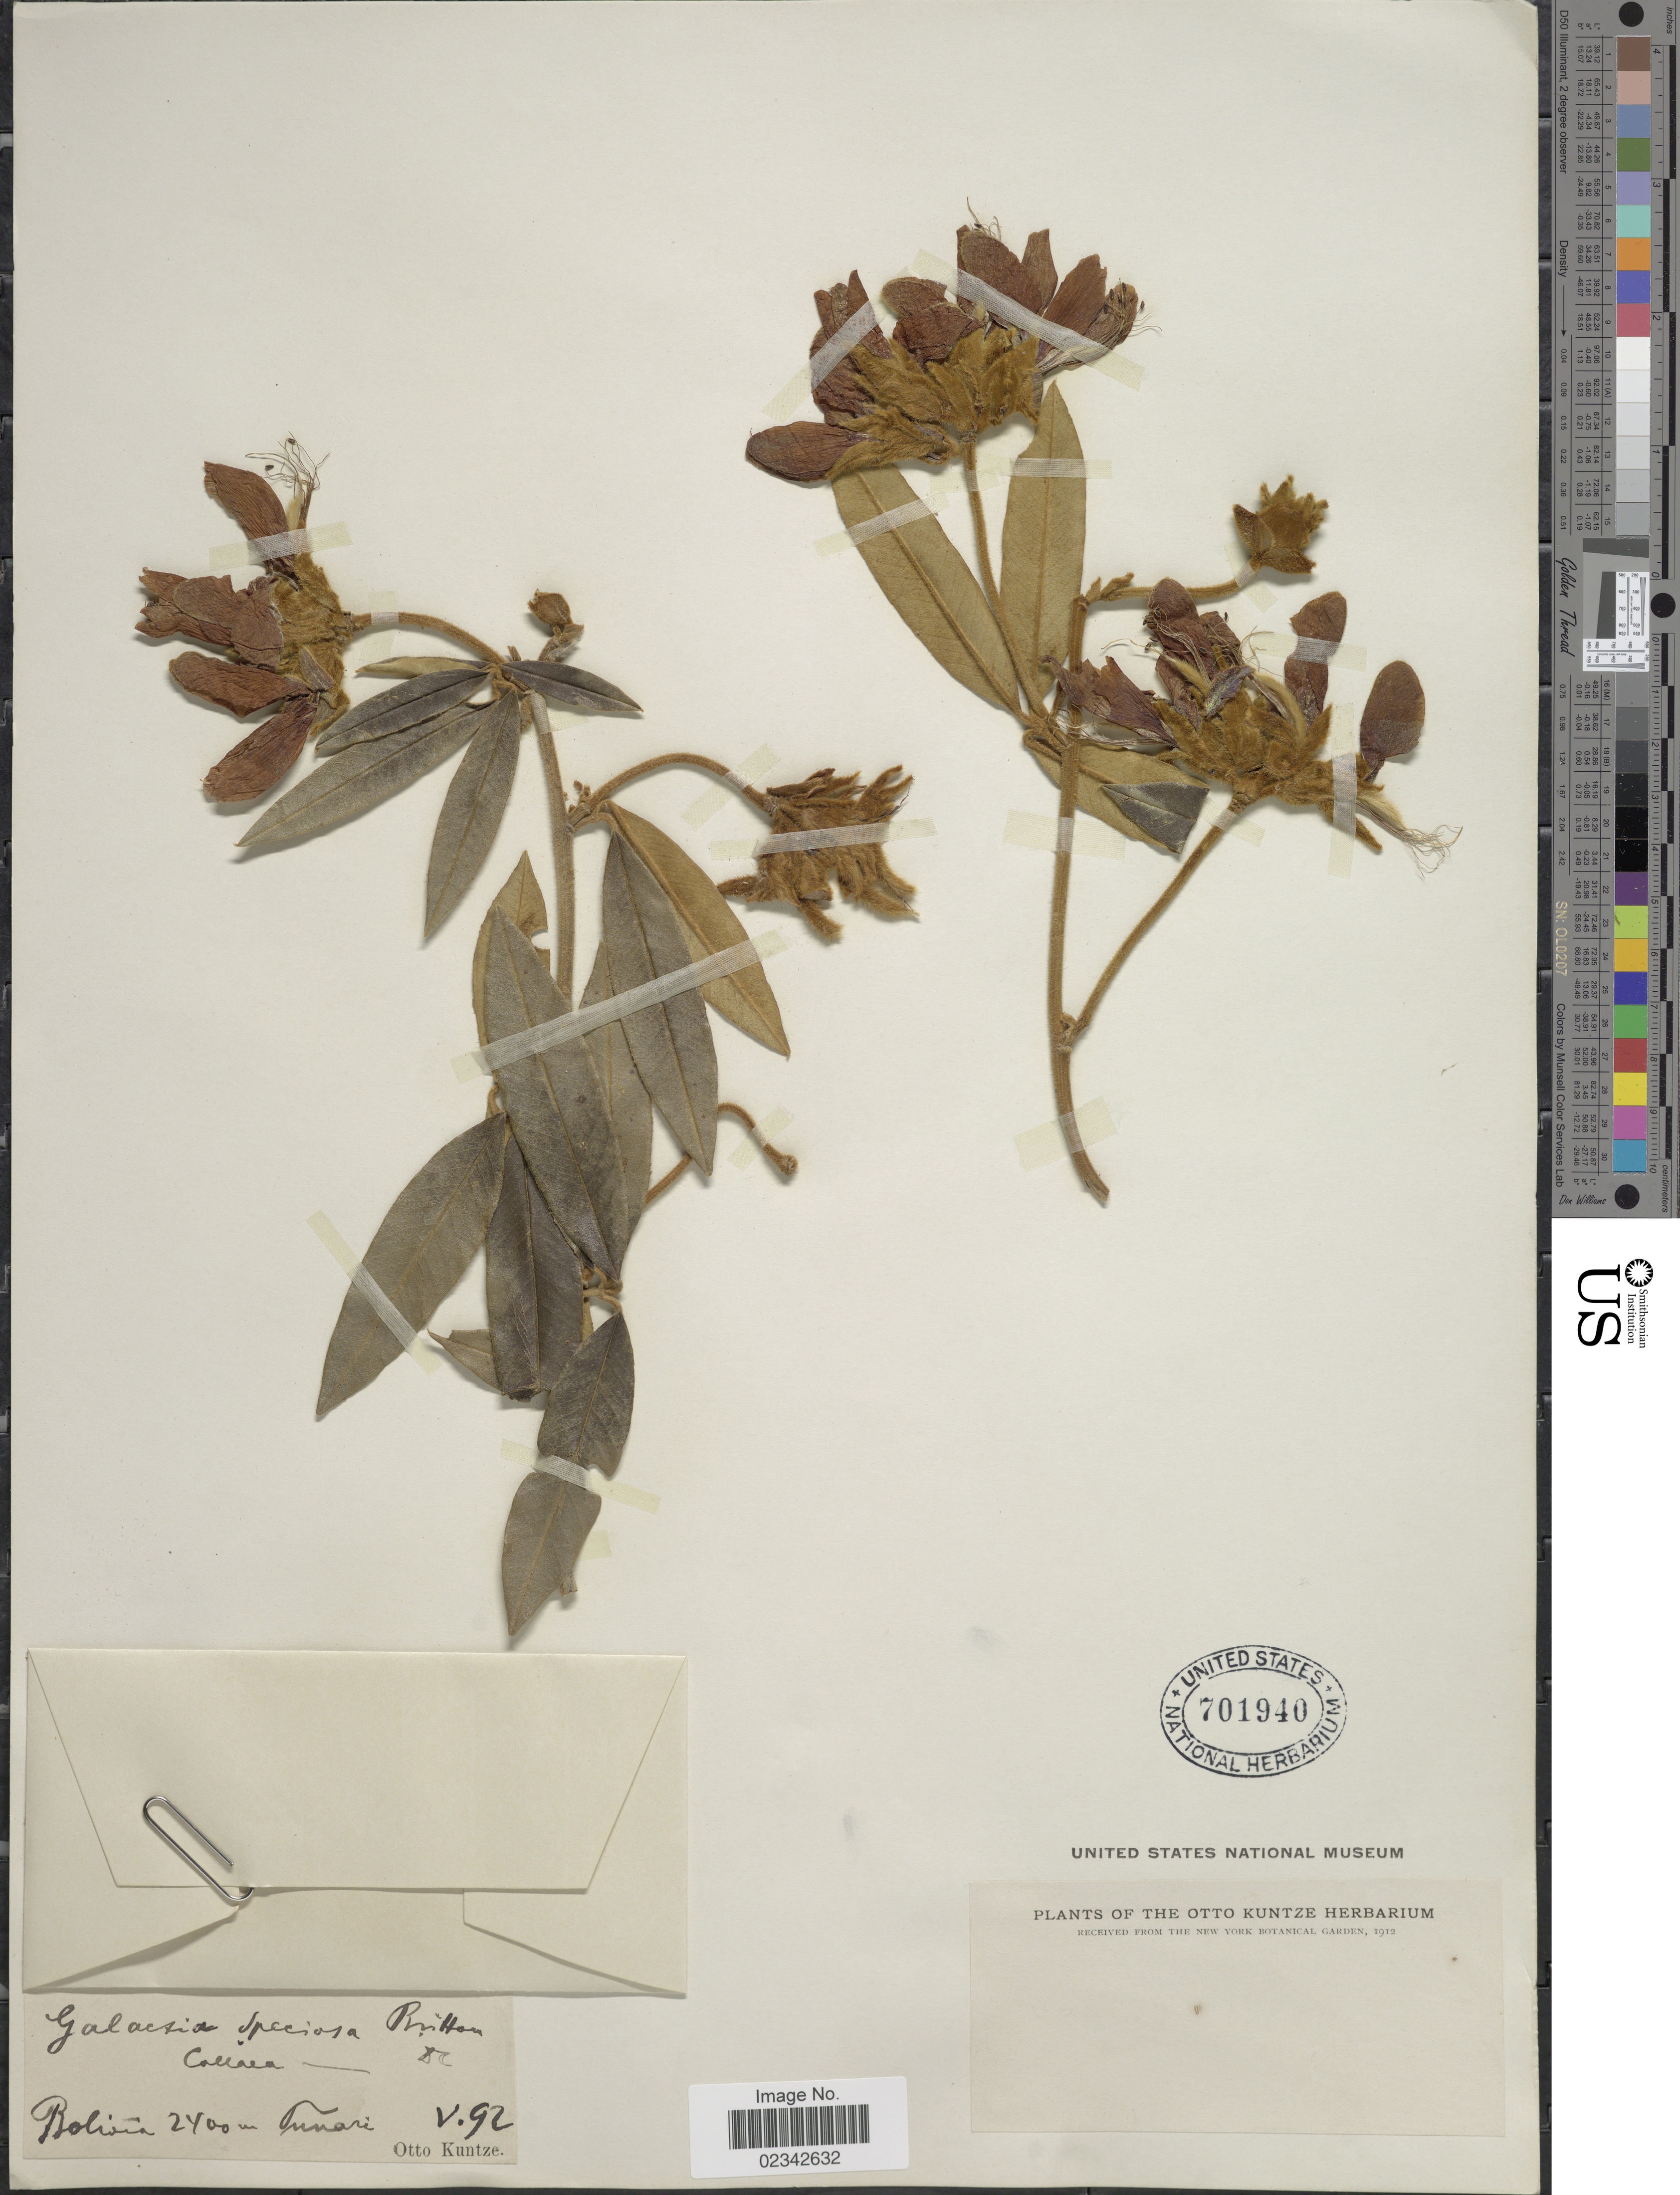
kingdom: Plantae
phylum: Tracheophyta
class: Magnoliopsida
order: Fabales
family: Fabaceae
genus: Collaea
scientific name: Collaea speciosa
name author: (Loisel.) DC.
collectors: C.E.O. Kuntze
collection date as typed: Transcribed d/m/y: /5/92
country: Bolivia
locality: Tunari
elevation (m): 2400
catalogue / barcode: US 701940